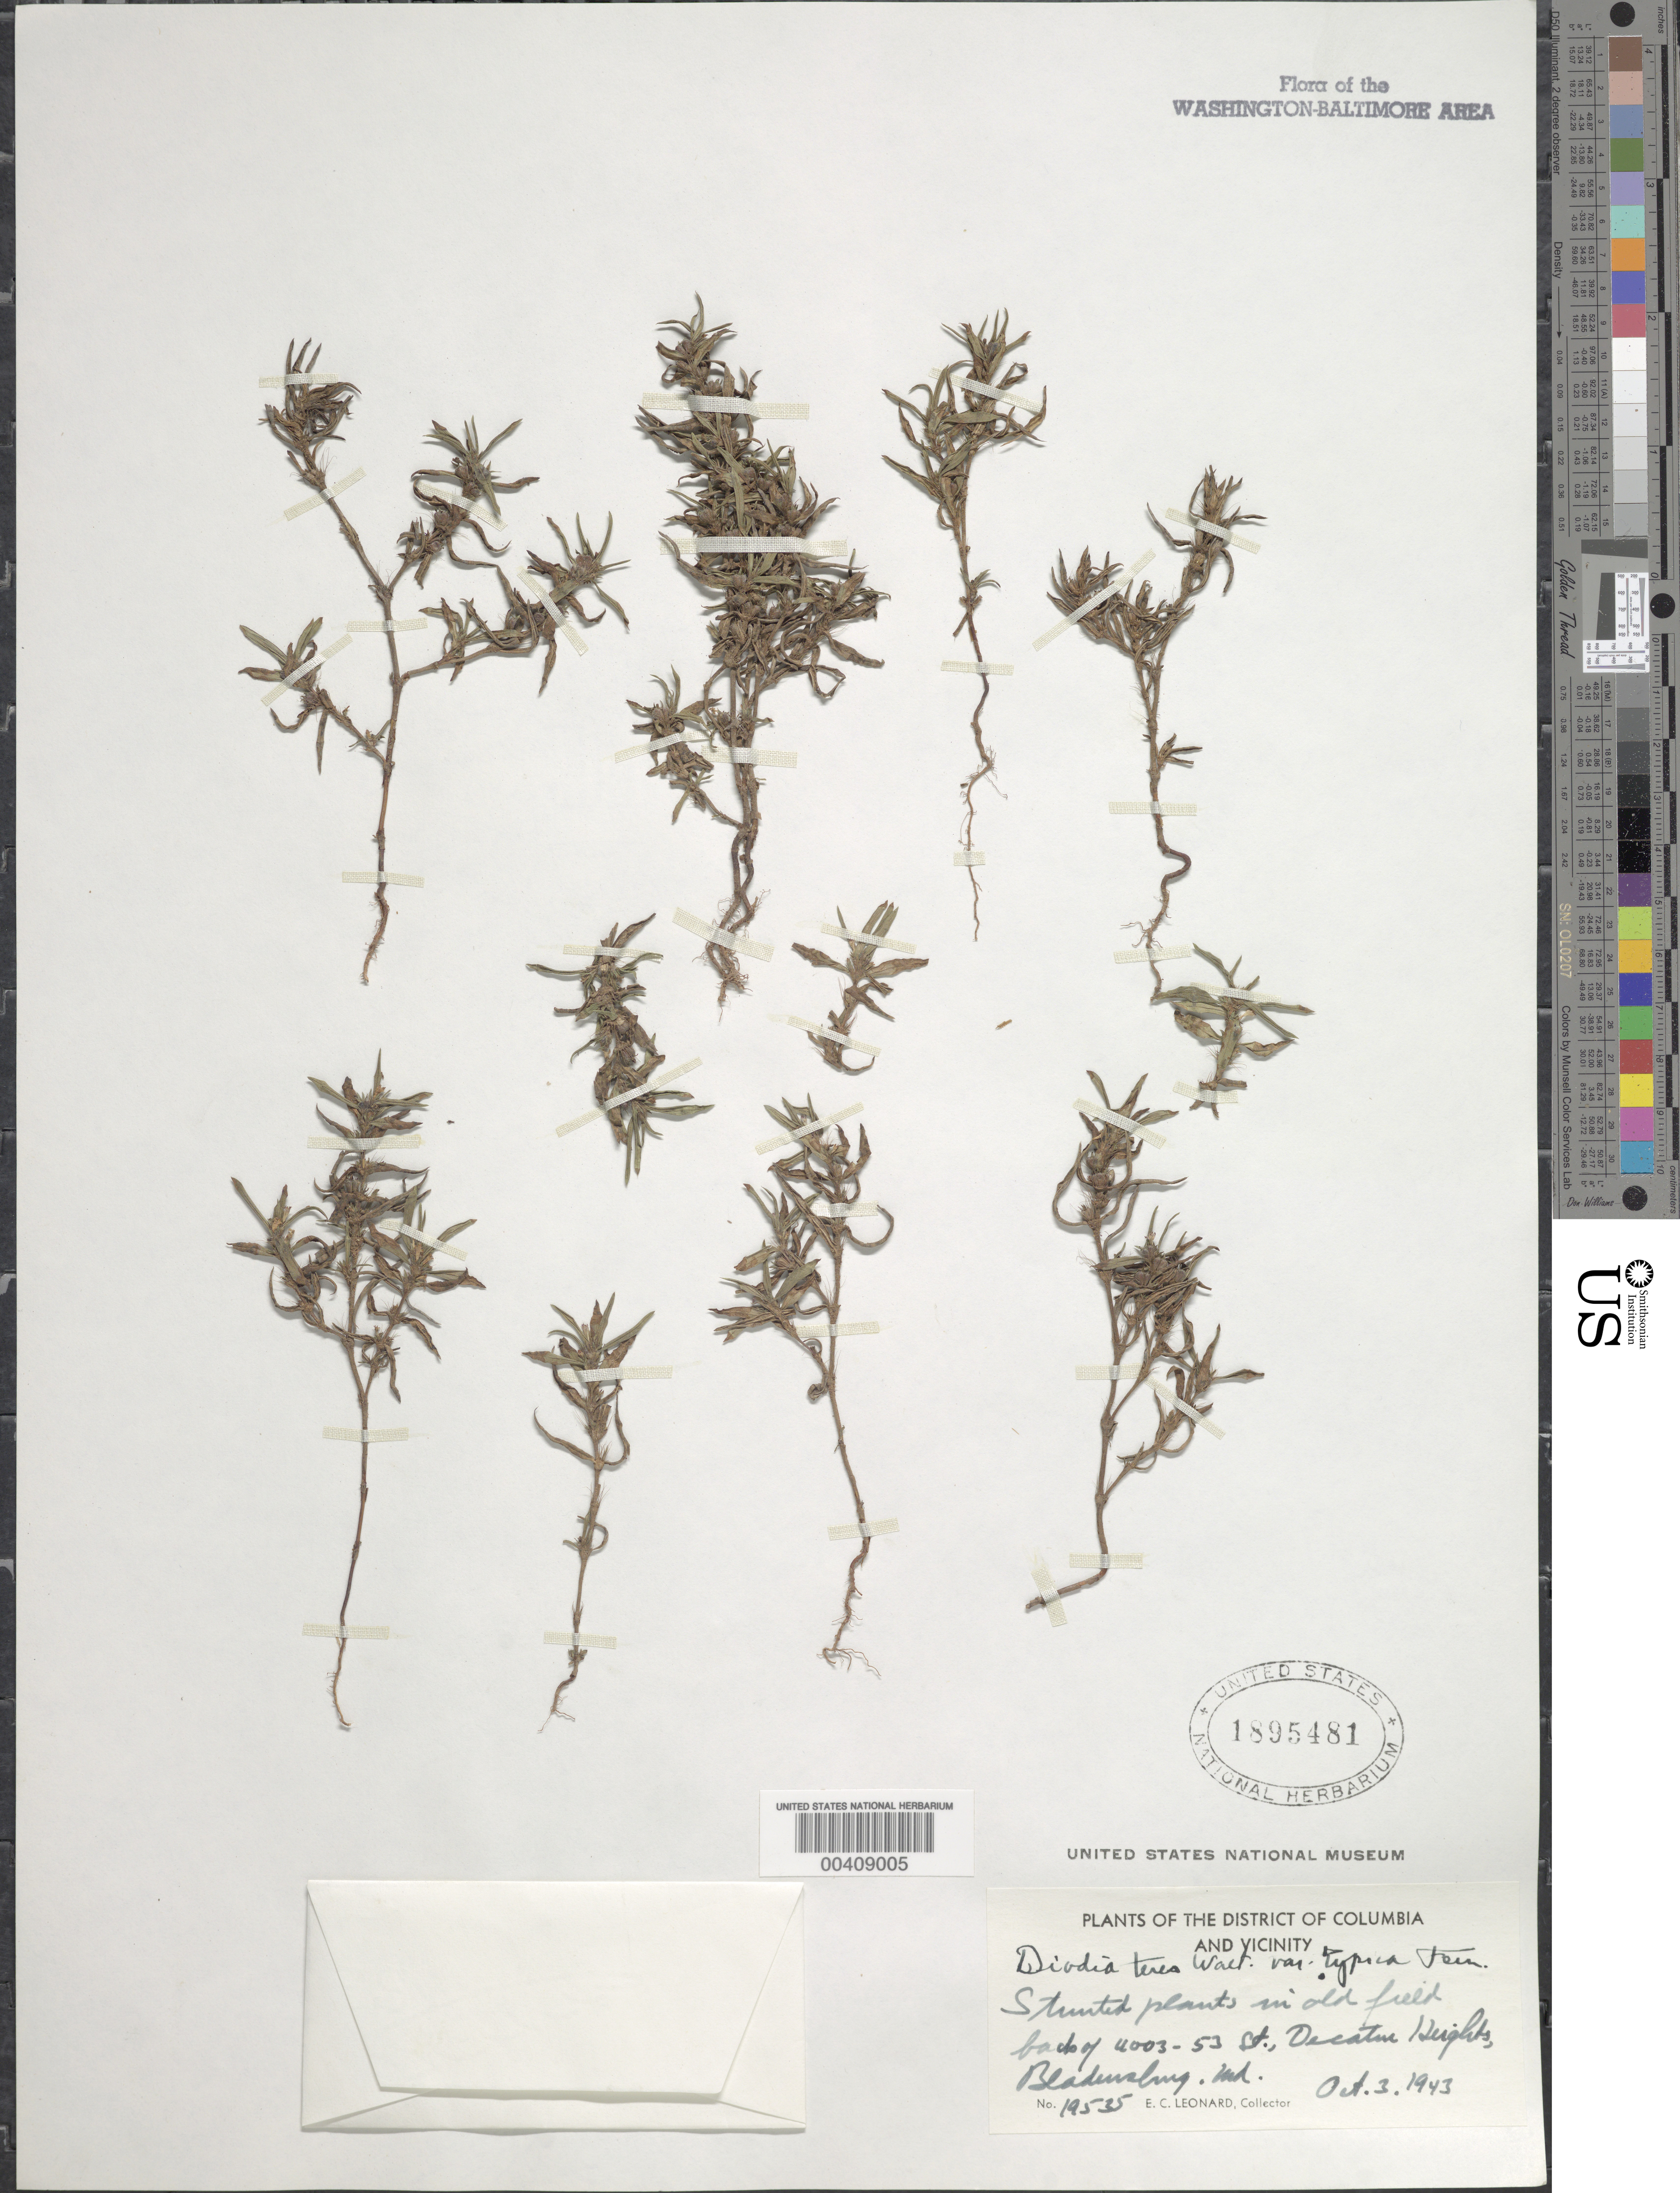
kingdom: Plantae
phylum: Tracheophyta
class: Magnoliopsida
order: Gentianales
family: Rubiaceae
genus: Diodia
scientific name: Diodia teres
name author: Walter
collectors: E. C. Leonard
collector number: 19535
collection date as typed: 03 Oct 1943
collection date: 1943-10-03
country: United States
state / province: Maryland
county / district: Prince George's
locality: Bladensburg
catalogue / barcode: US 1895481